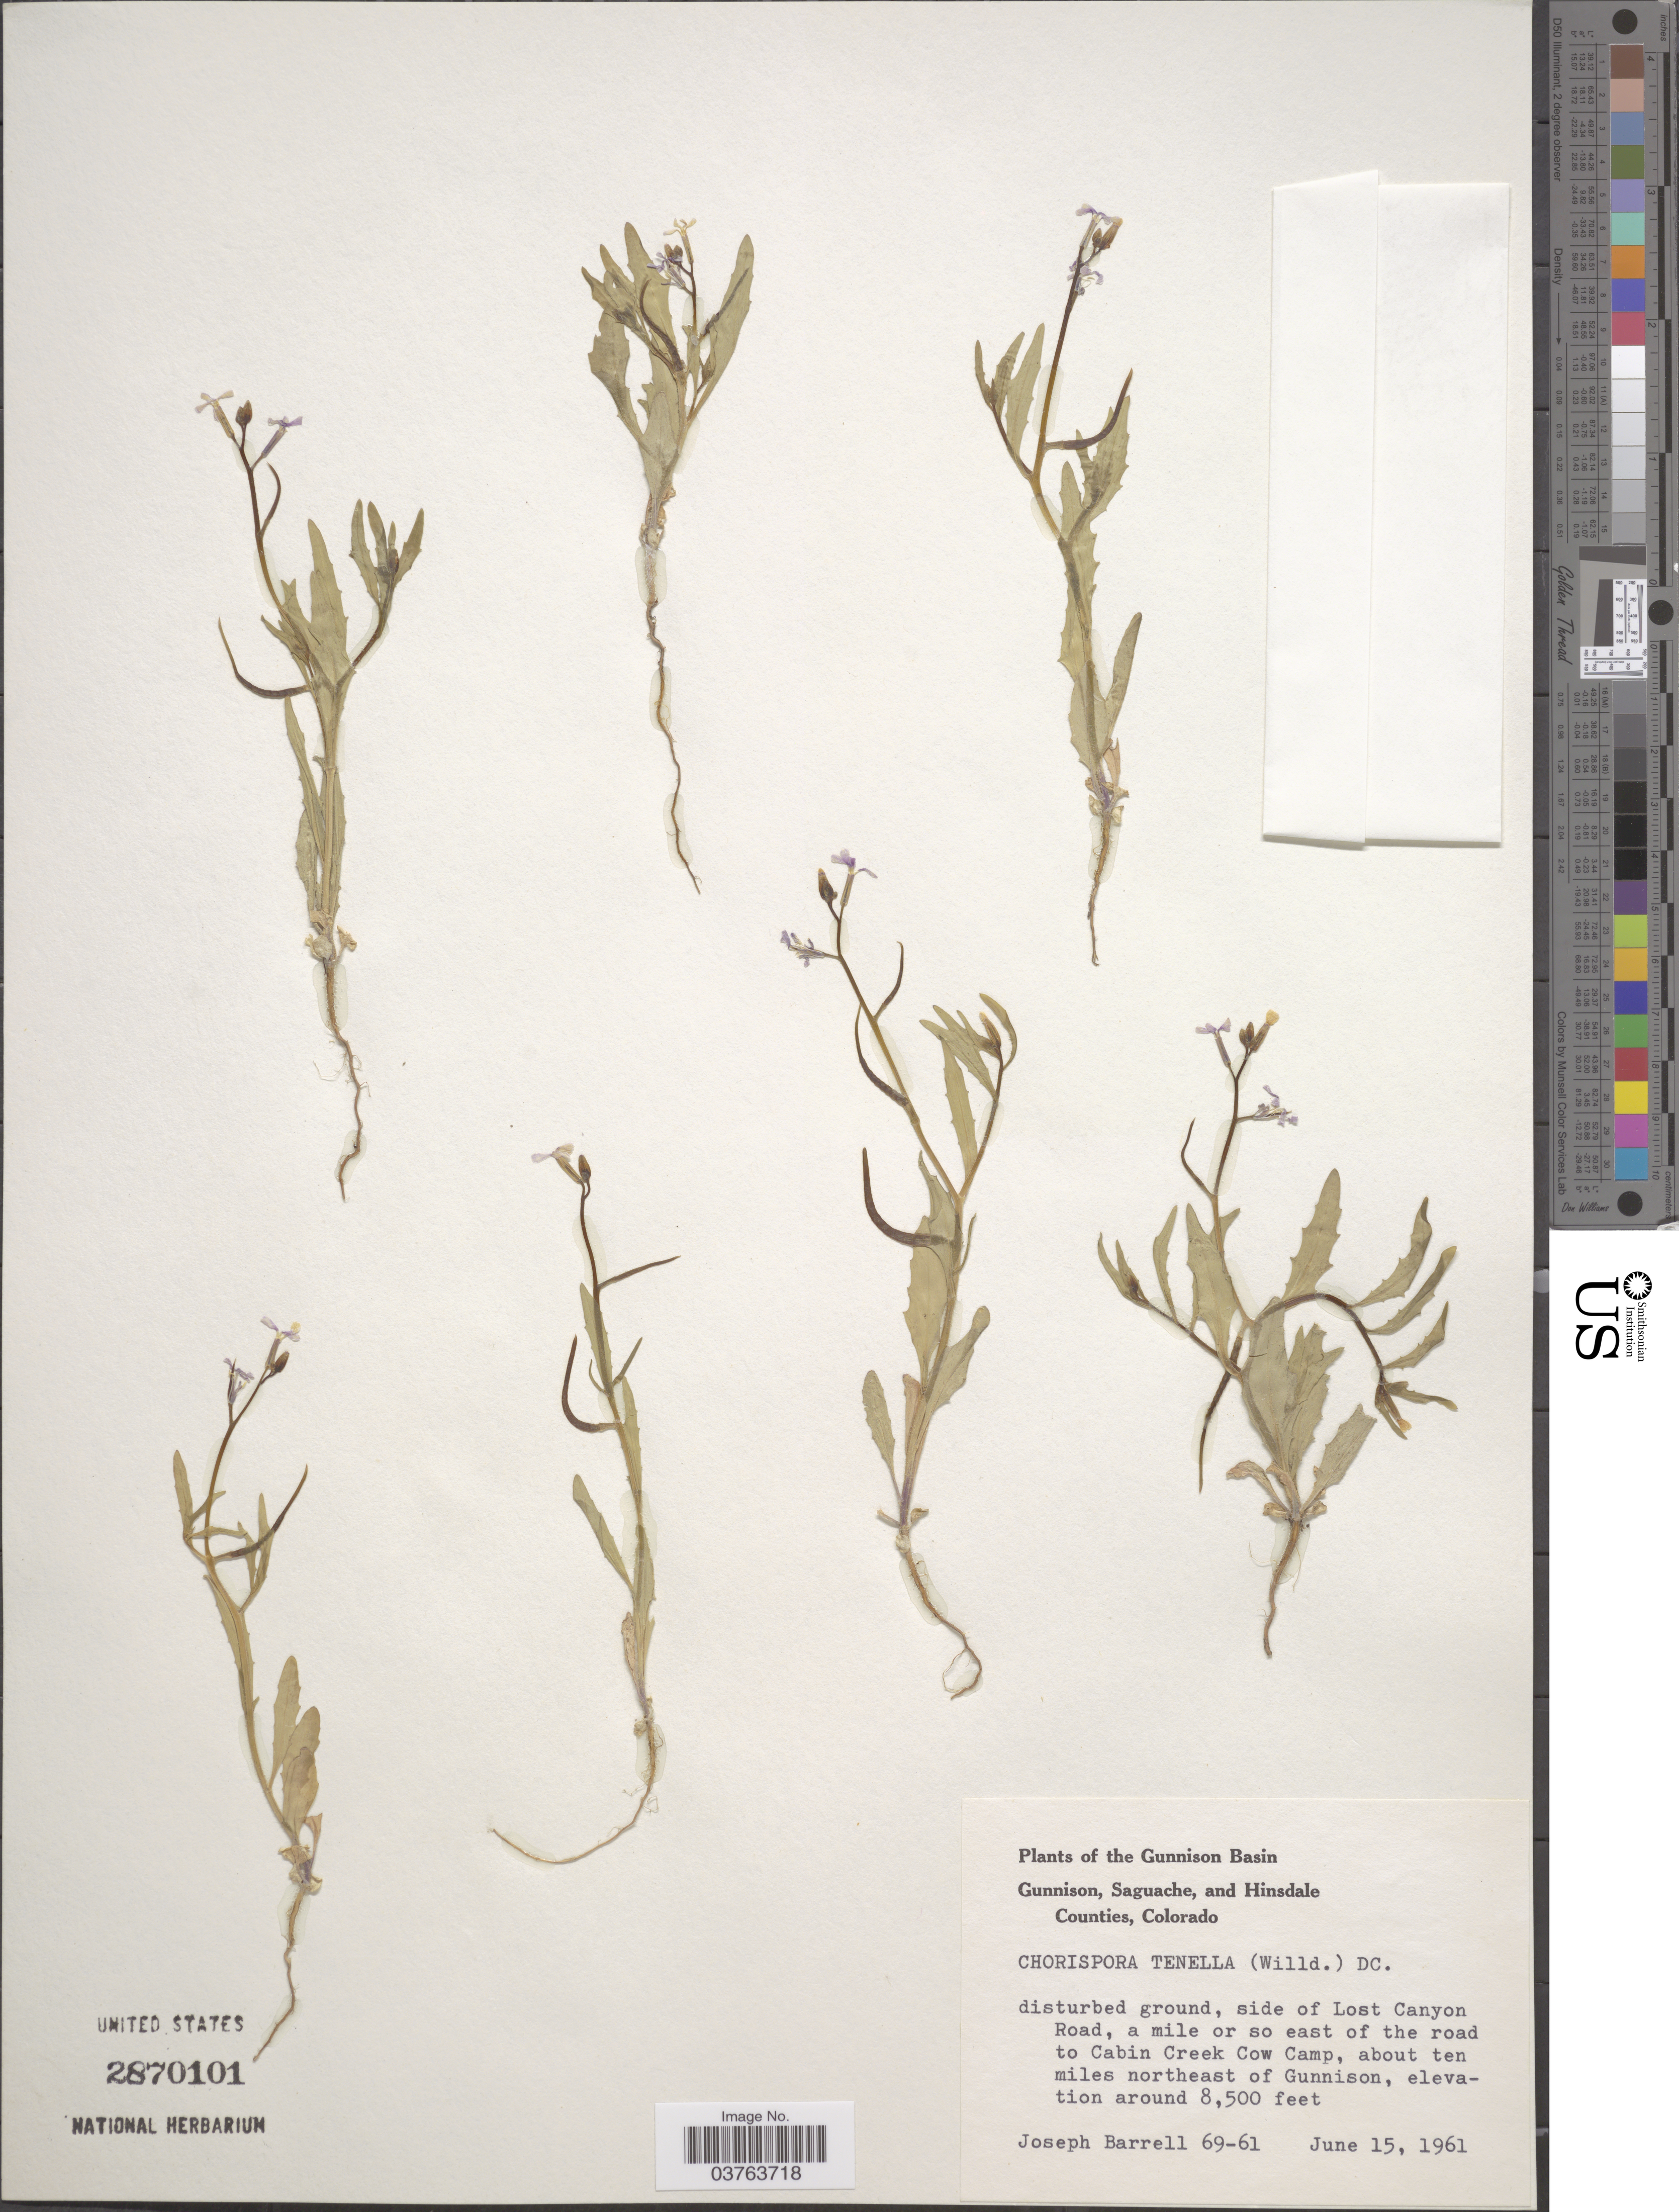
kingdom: Plantae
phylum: Tracheophyta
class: Magnoliopsida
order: Brassicales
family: Brassicaceae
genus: Chorispora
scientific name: Chorispora tenella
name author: DC.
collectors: J. Barrell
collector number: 69-61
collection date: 1961-06-15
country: United States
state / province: Colorado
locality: The Gunnison Basin, Gunnison, Saguache, and Hinsdale Counties. Side of Lost Canyon Road, a mile or so east of the road to Cabin Creek Cow Camp, about ten miles northeast of Gunnison.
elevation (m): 2591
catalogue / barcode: US 2870101